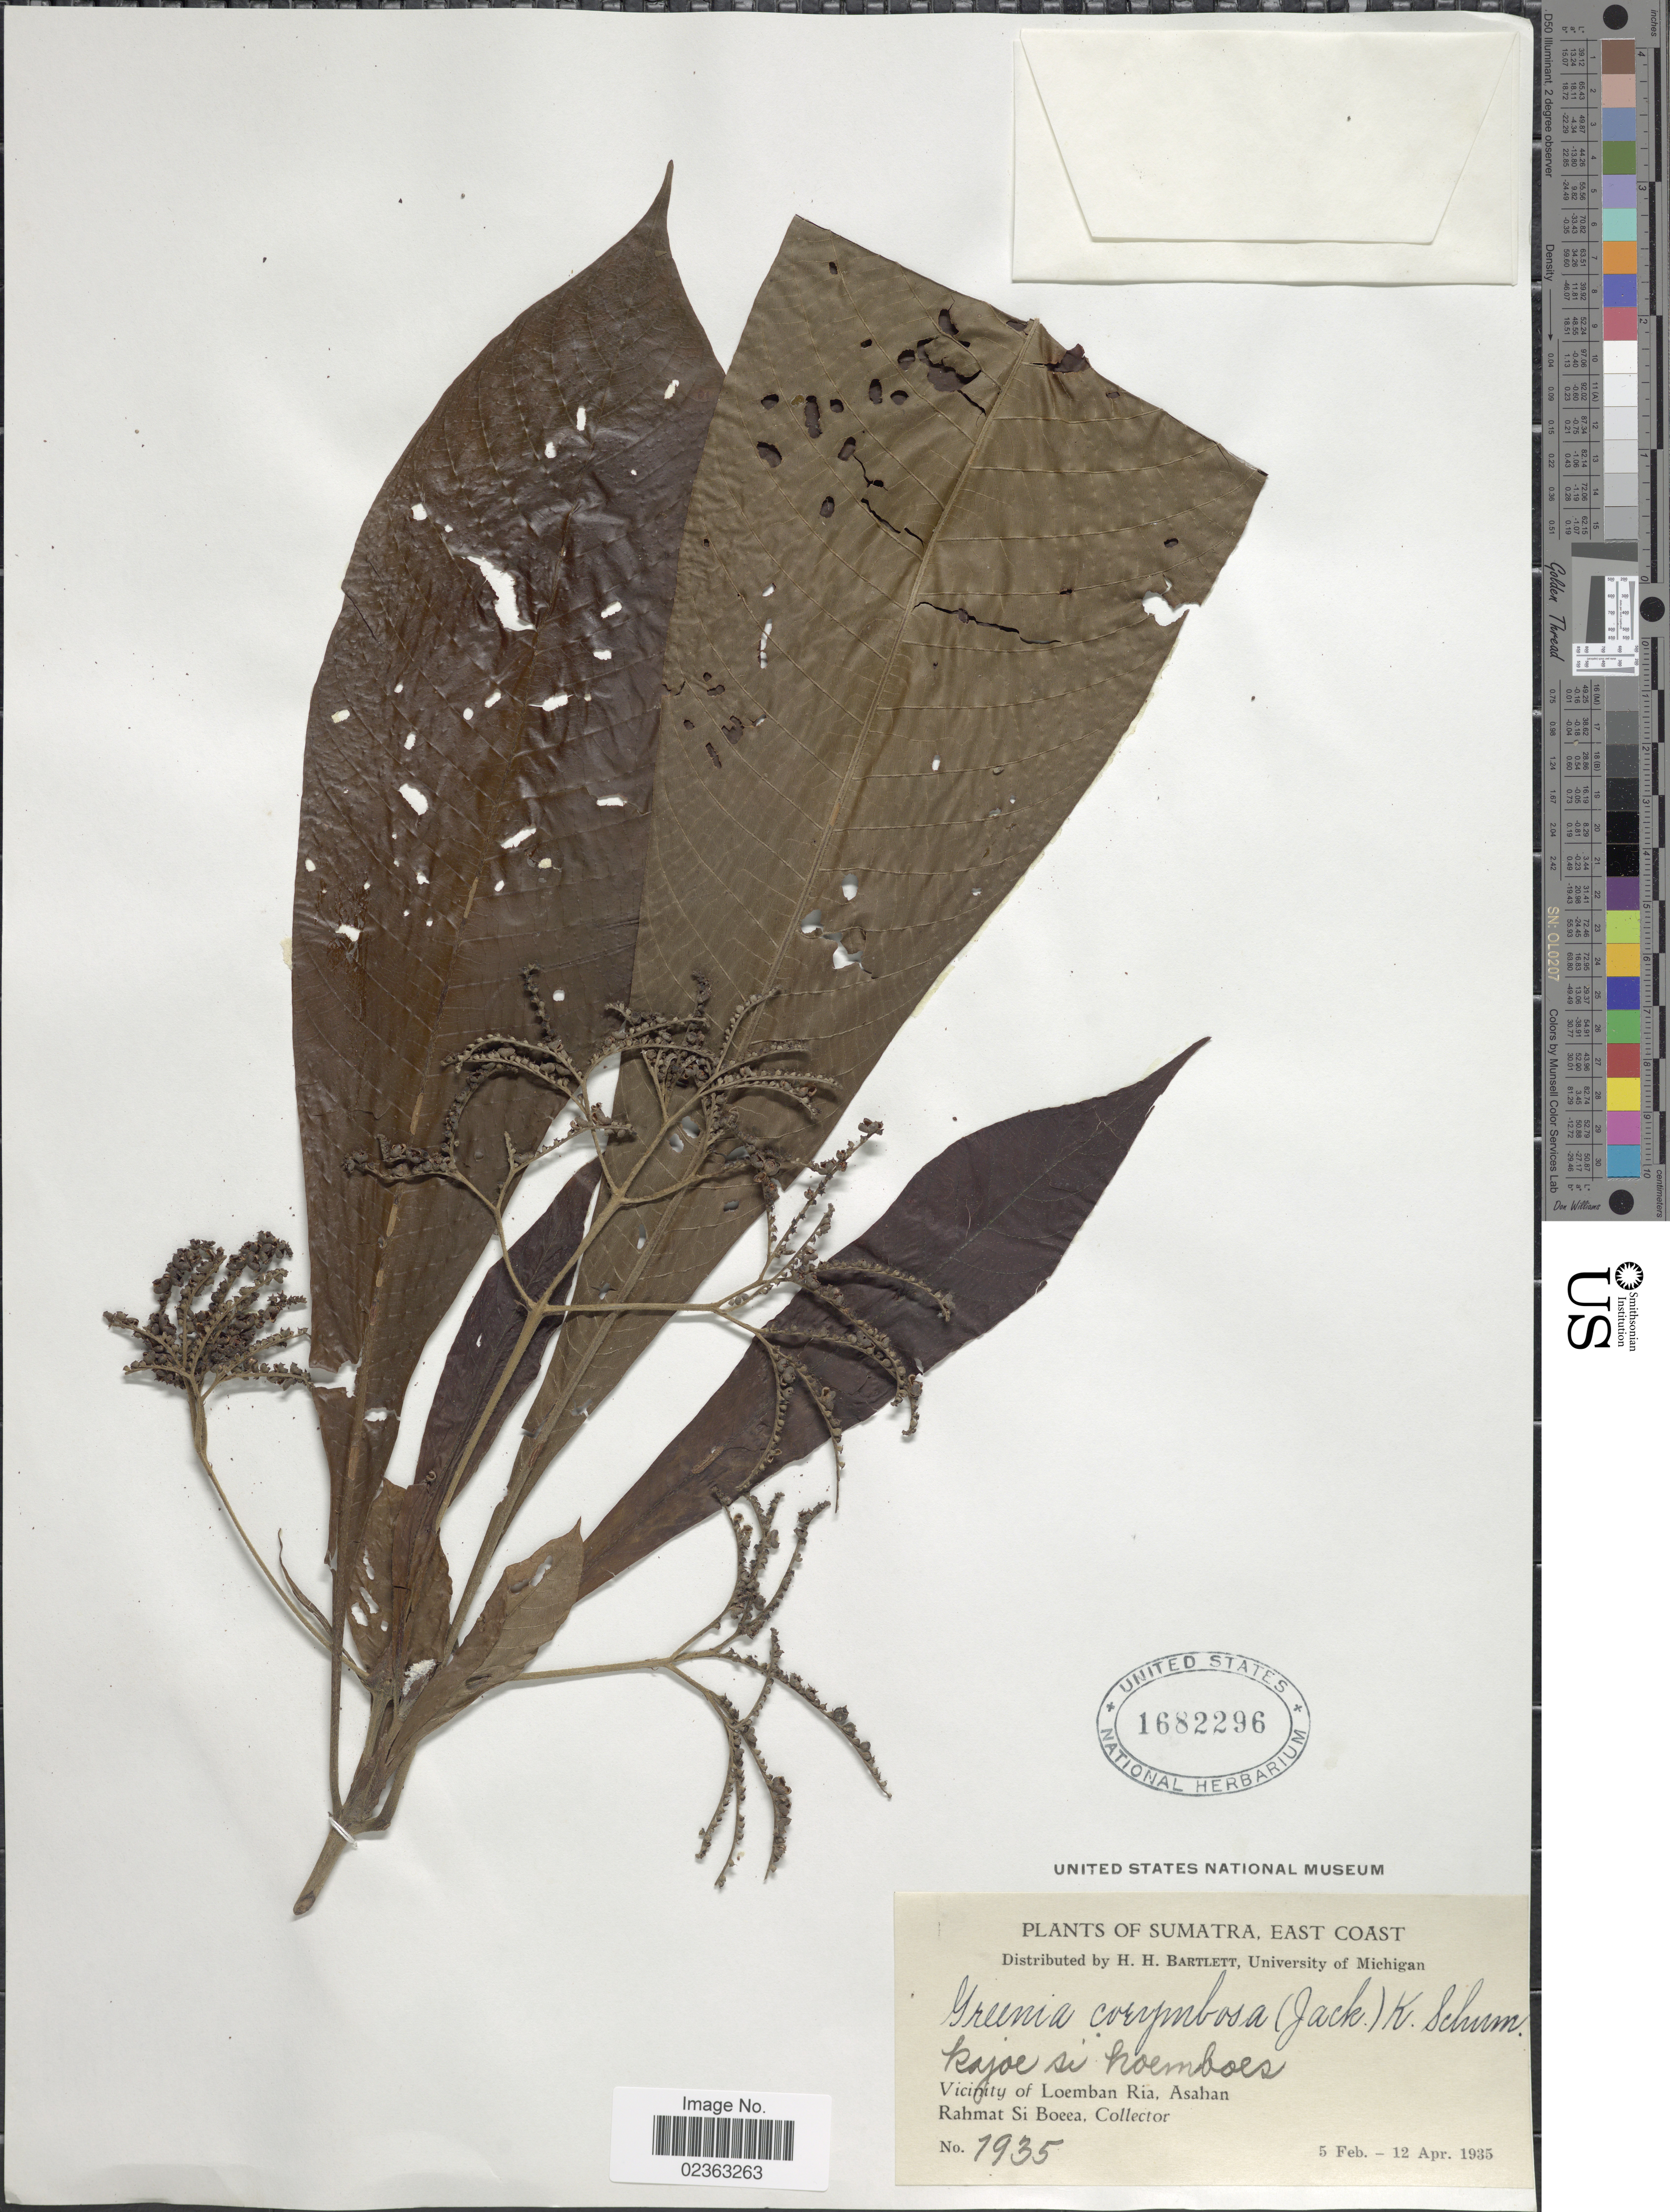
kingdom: Plantae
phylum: Tracheophyta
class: Magnoliopsida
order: Gentianales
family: Rubiaceae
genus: Greenea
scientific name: Greenea corymbosa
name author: (Jack) Voigt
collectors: Rahmat Si Boeea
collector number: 1935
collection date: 1935-02-05/1935-04-12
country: Indonesia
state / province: Sumatra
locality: East Coast, kajoe si hoemboes, vicinity of Loemban Ria, Asahan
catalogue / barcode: US 1682296